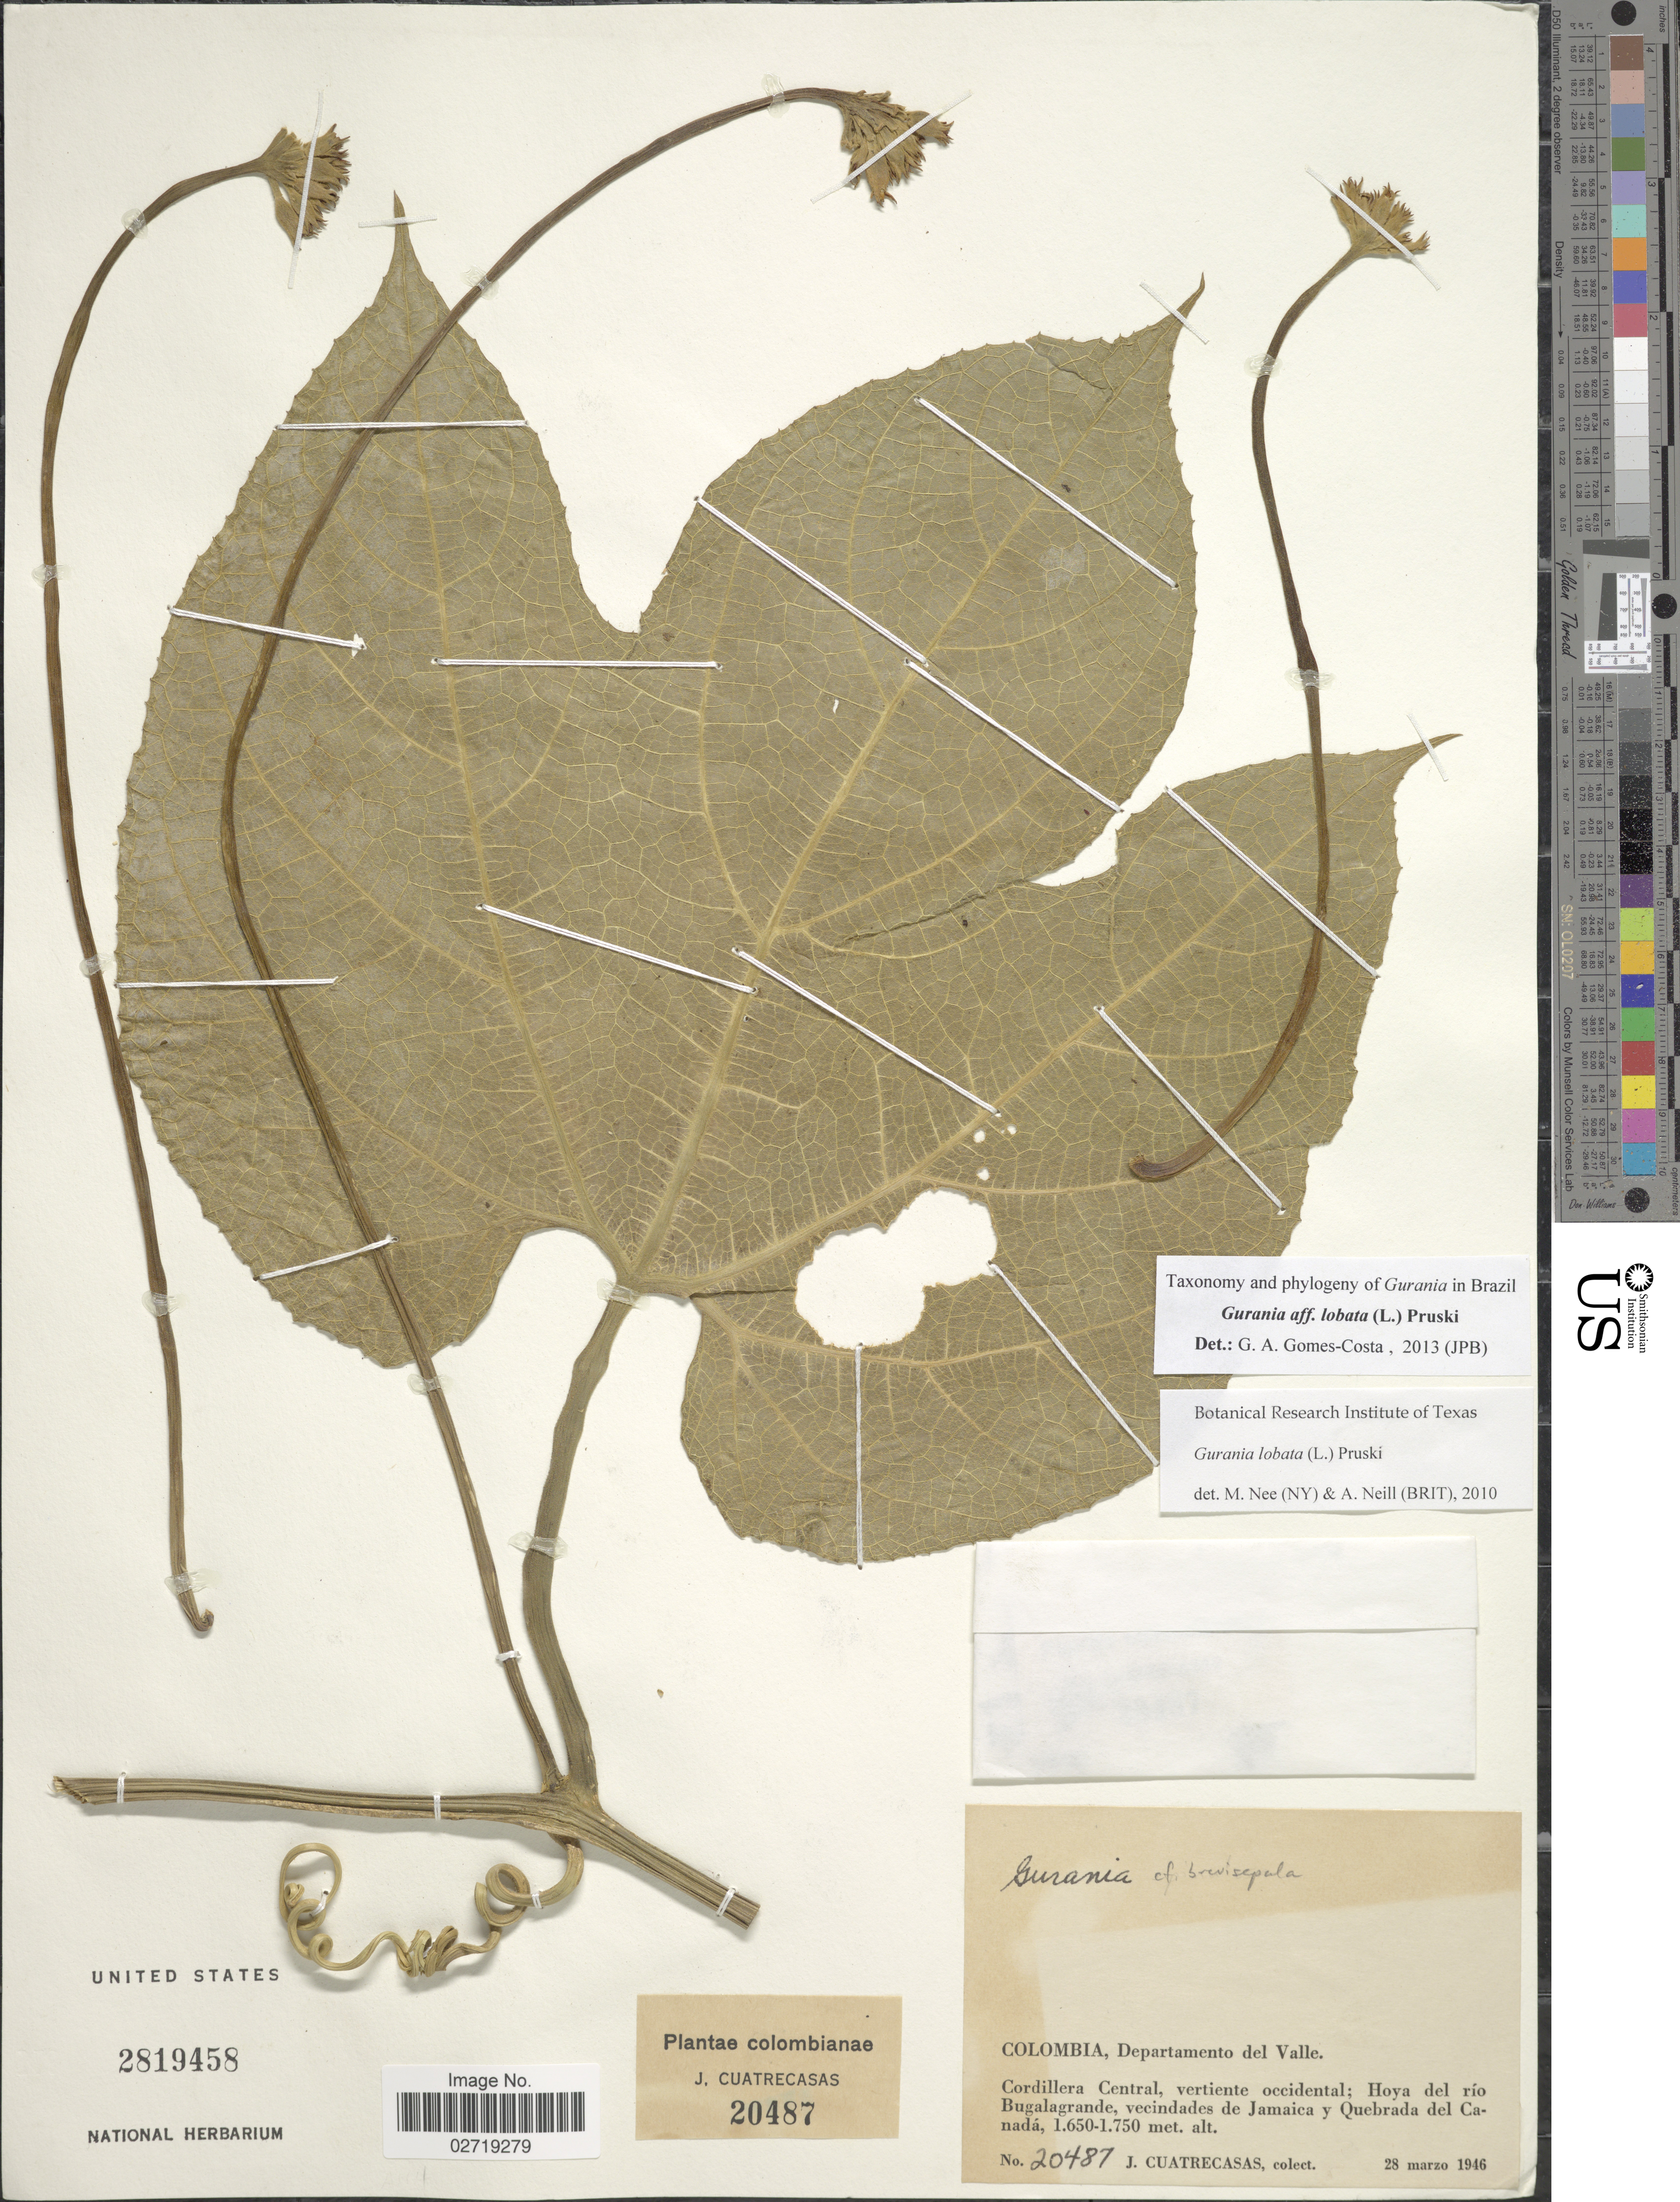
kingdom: Plantae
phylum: Tracheophyta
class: Magnoliopsida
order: Cucurbitales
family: Cucurbitaceae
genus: Gurania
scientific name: Gurania lobata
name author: (L.) Pruski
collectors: J. Cuatrecasas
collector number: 20487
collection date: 1946-03-28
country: Colombia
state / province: Valle del Cauca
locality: Departamento del Valle. Cordillera Central, vertiente occidental: Hoya del rio Bugalagrande, vecindades de Jamaica y Quebrada del Canada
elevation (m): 1650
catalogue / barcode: US 2819458